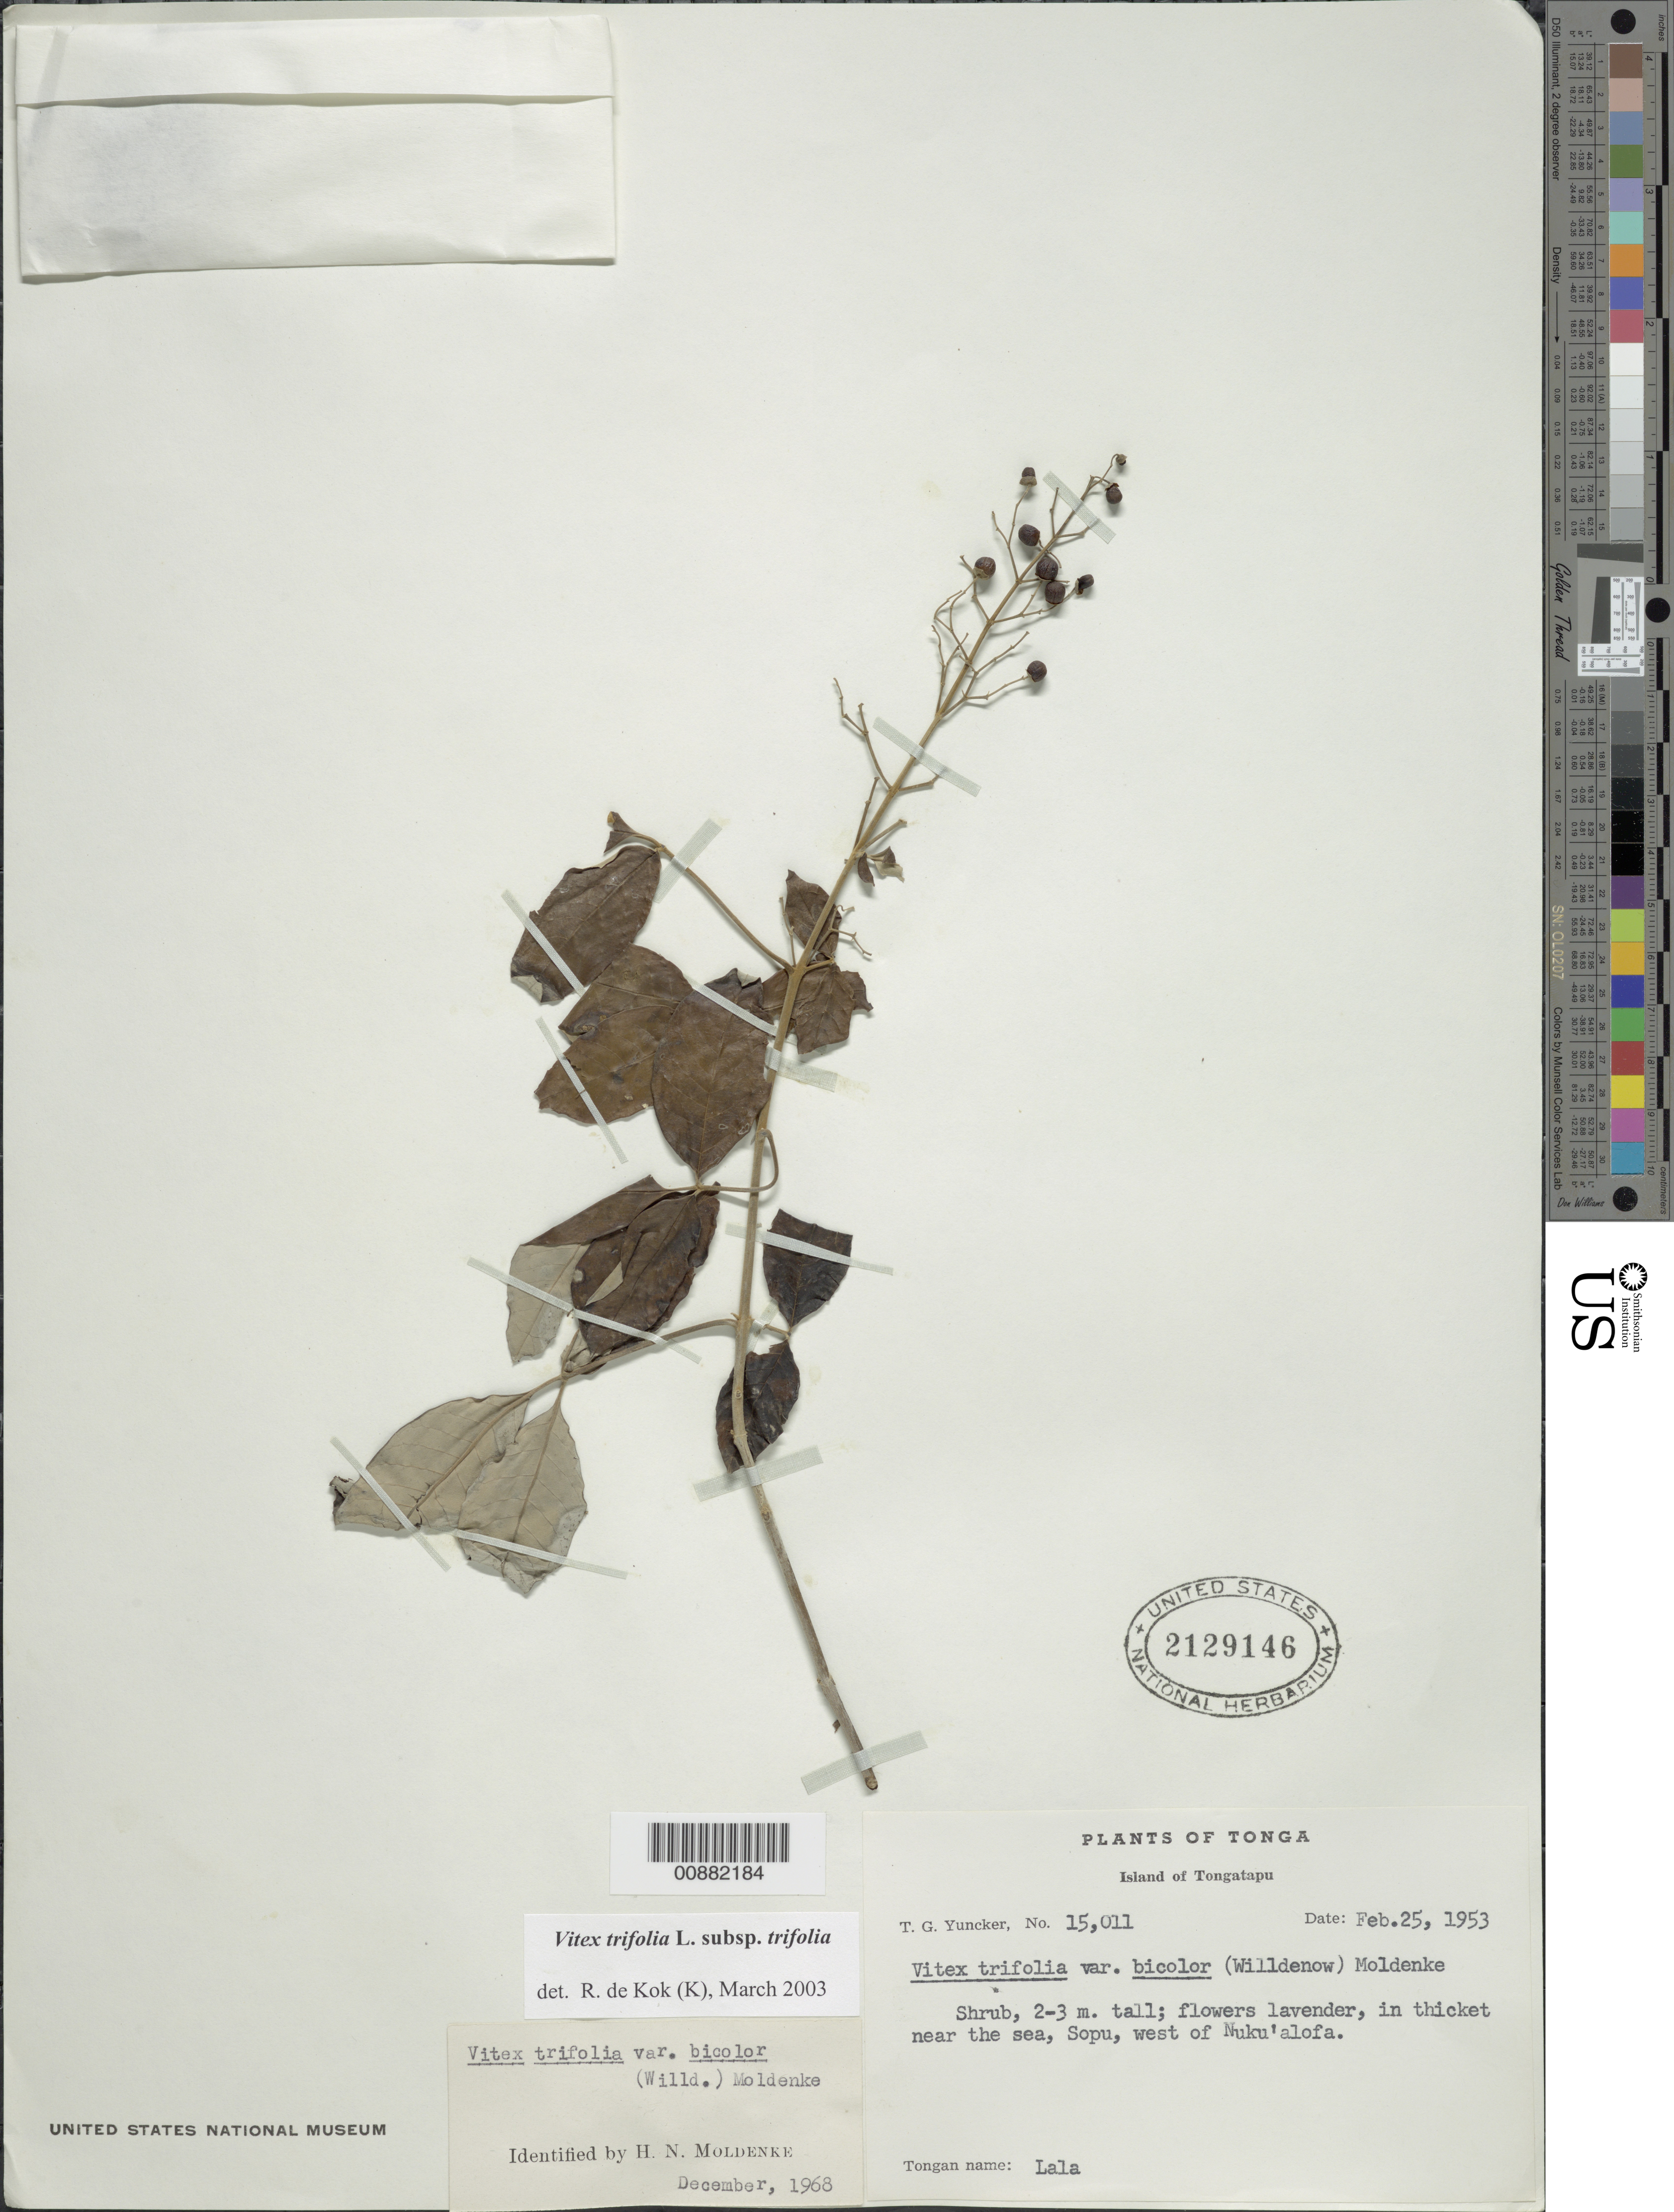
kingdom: Plantae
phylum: Tracheophyta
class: Magnoliopsida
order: Lamiales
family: Lamiaceae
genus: Vitex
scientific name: Vitex trifolia var. trifolia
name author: L.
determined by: Kok, R. de, (K)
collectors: T. G. Yuncker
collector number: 15011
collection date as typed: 25 Feb 1953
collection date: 1953-02-25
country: Tonga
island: Tongatapu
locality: Near the sea, Sopu, west of Nuku'alofa.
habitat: in ticket near the sea.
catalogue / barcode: US 2129146